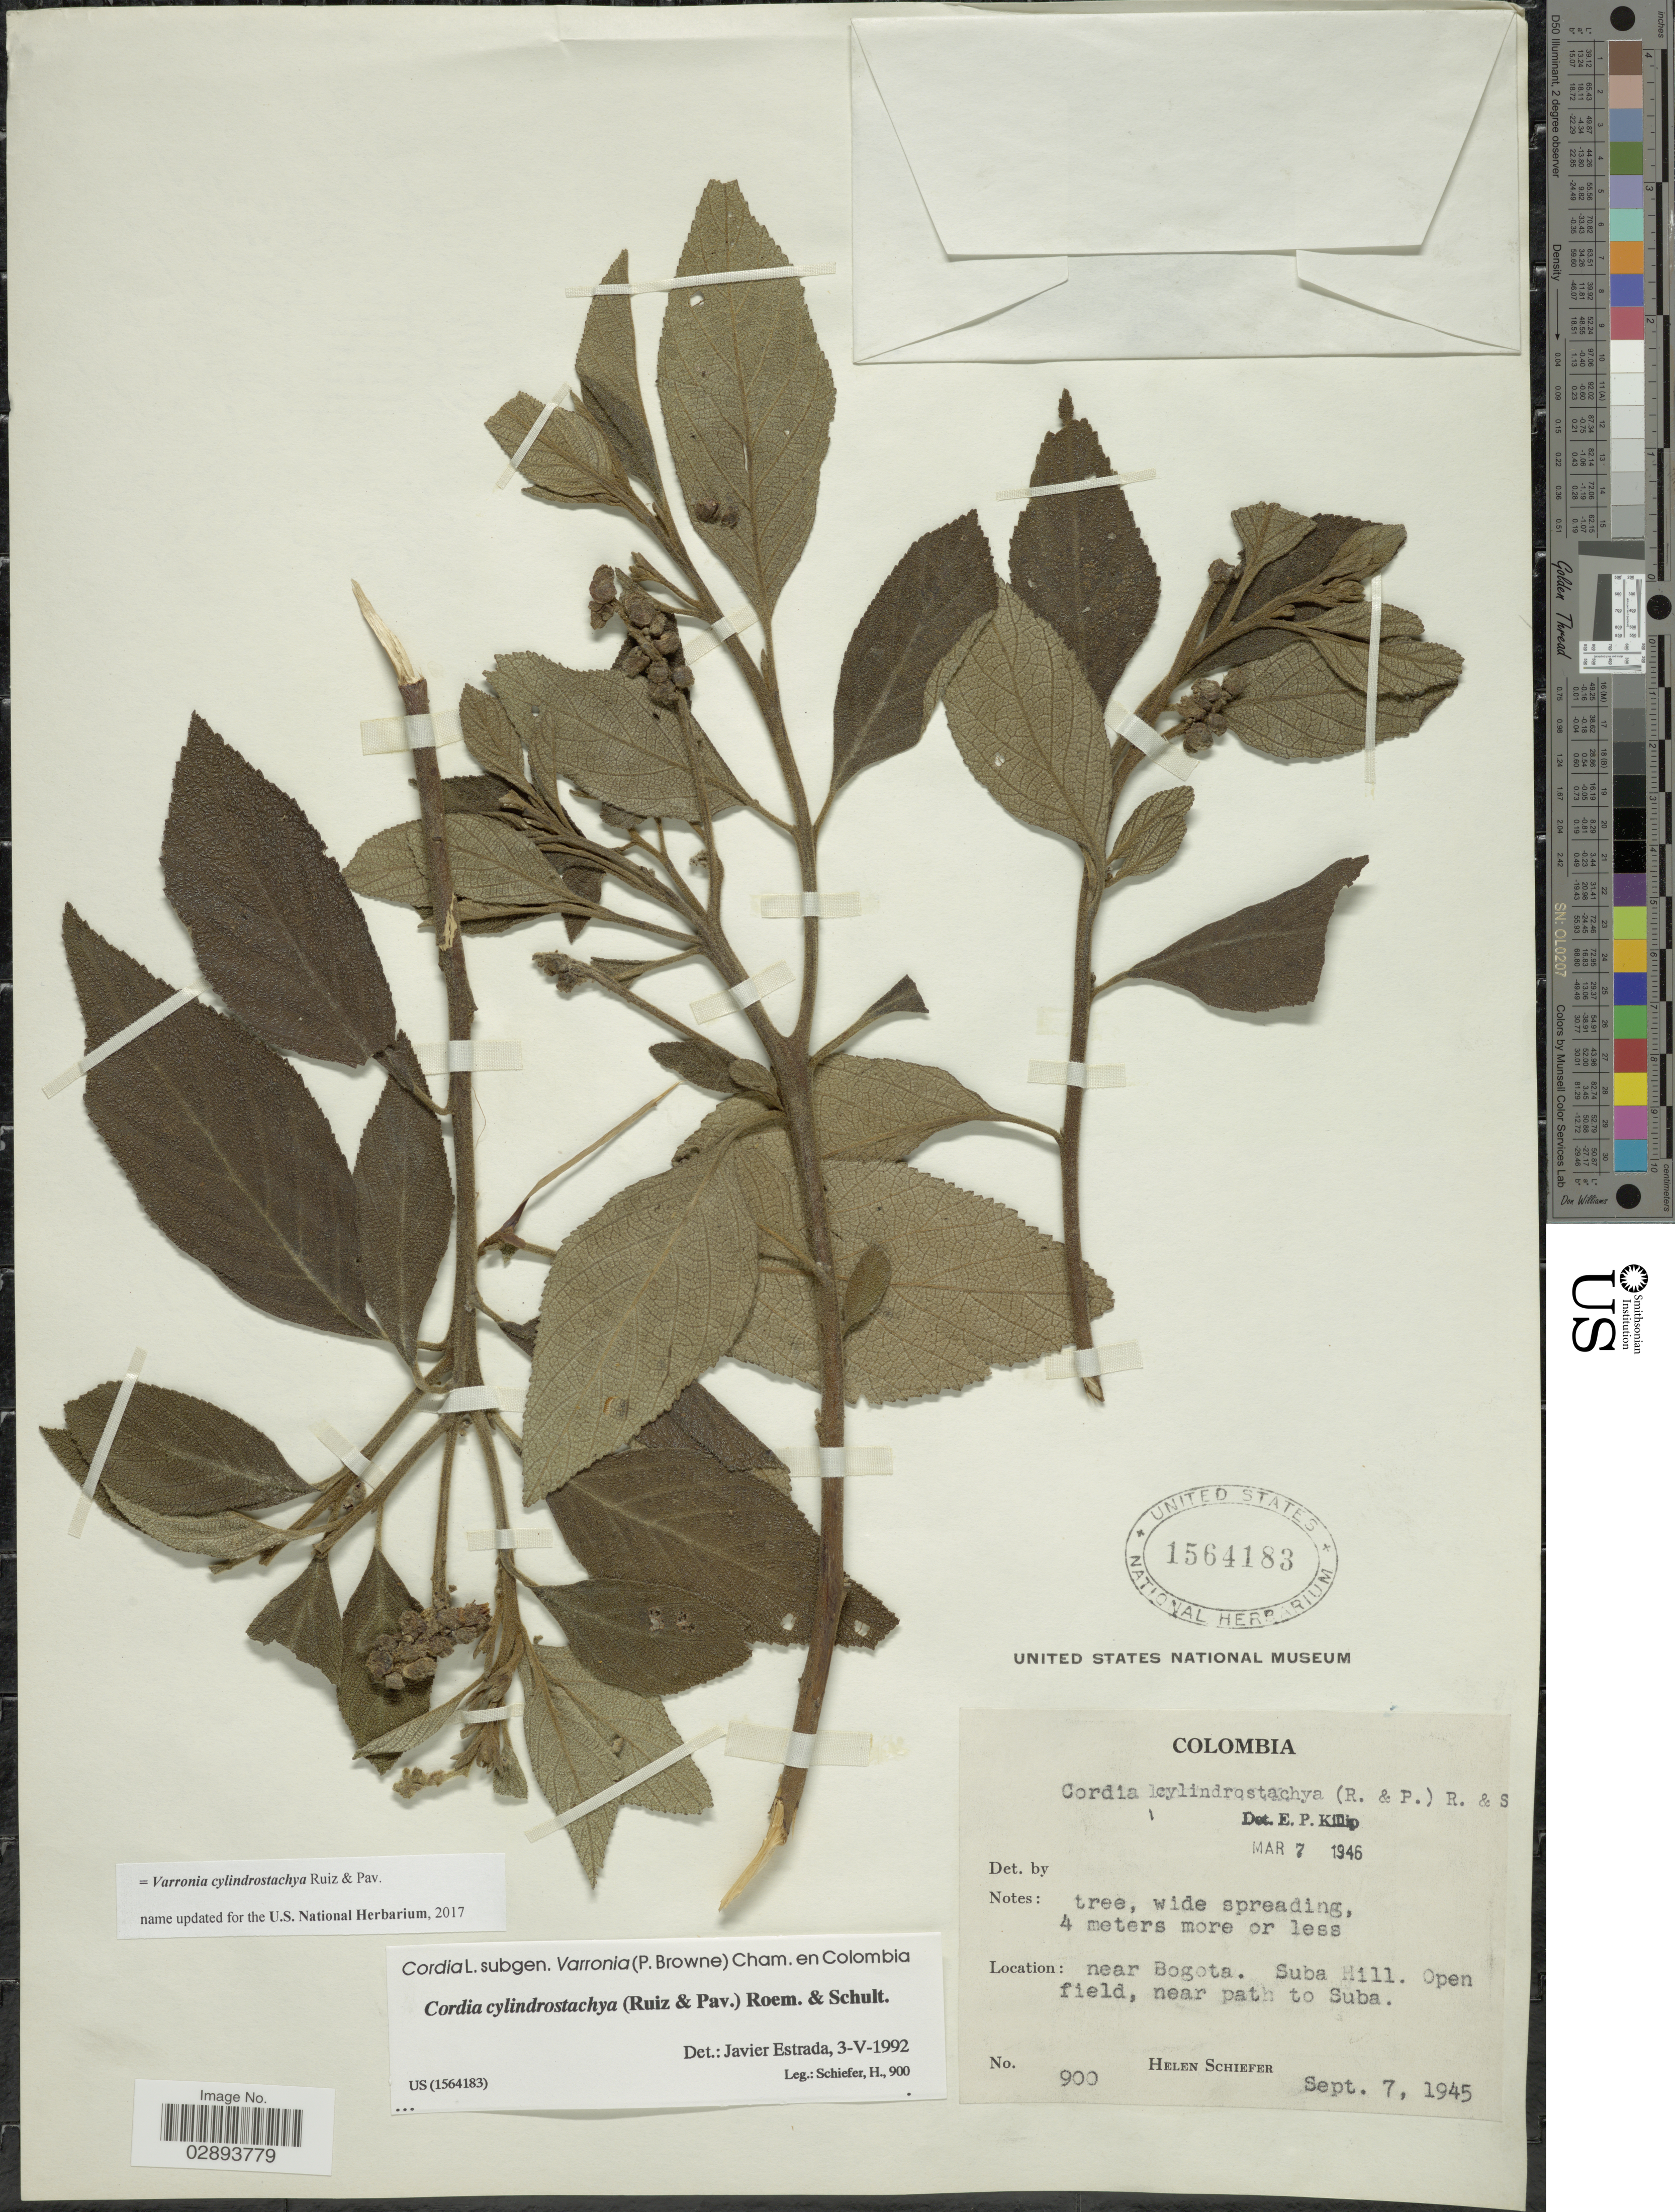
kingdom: Plantae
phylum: Tracheophyta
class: Magnoliopsida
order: Boraginales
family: Cordiaceae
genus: Varronia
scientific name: Varronia cylindrostachya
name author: Ruiz & Pav.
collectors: H. Schiefer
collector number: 900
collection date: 1945-09-07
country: Colombia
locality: Near Bogota, Suba Hill, Open field, near path to Suba.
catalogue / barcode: US 1564183